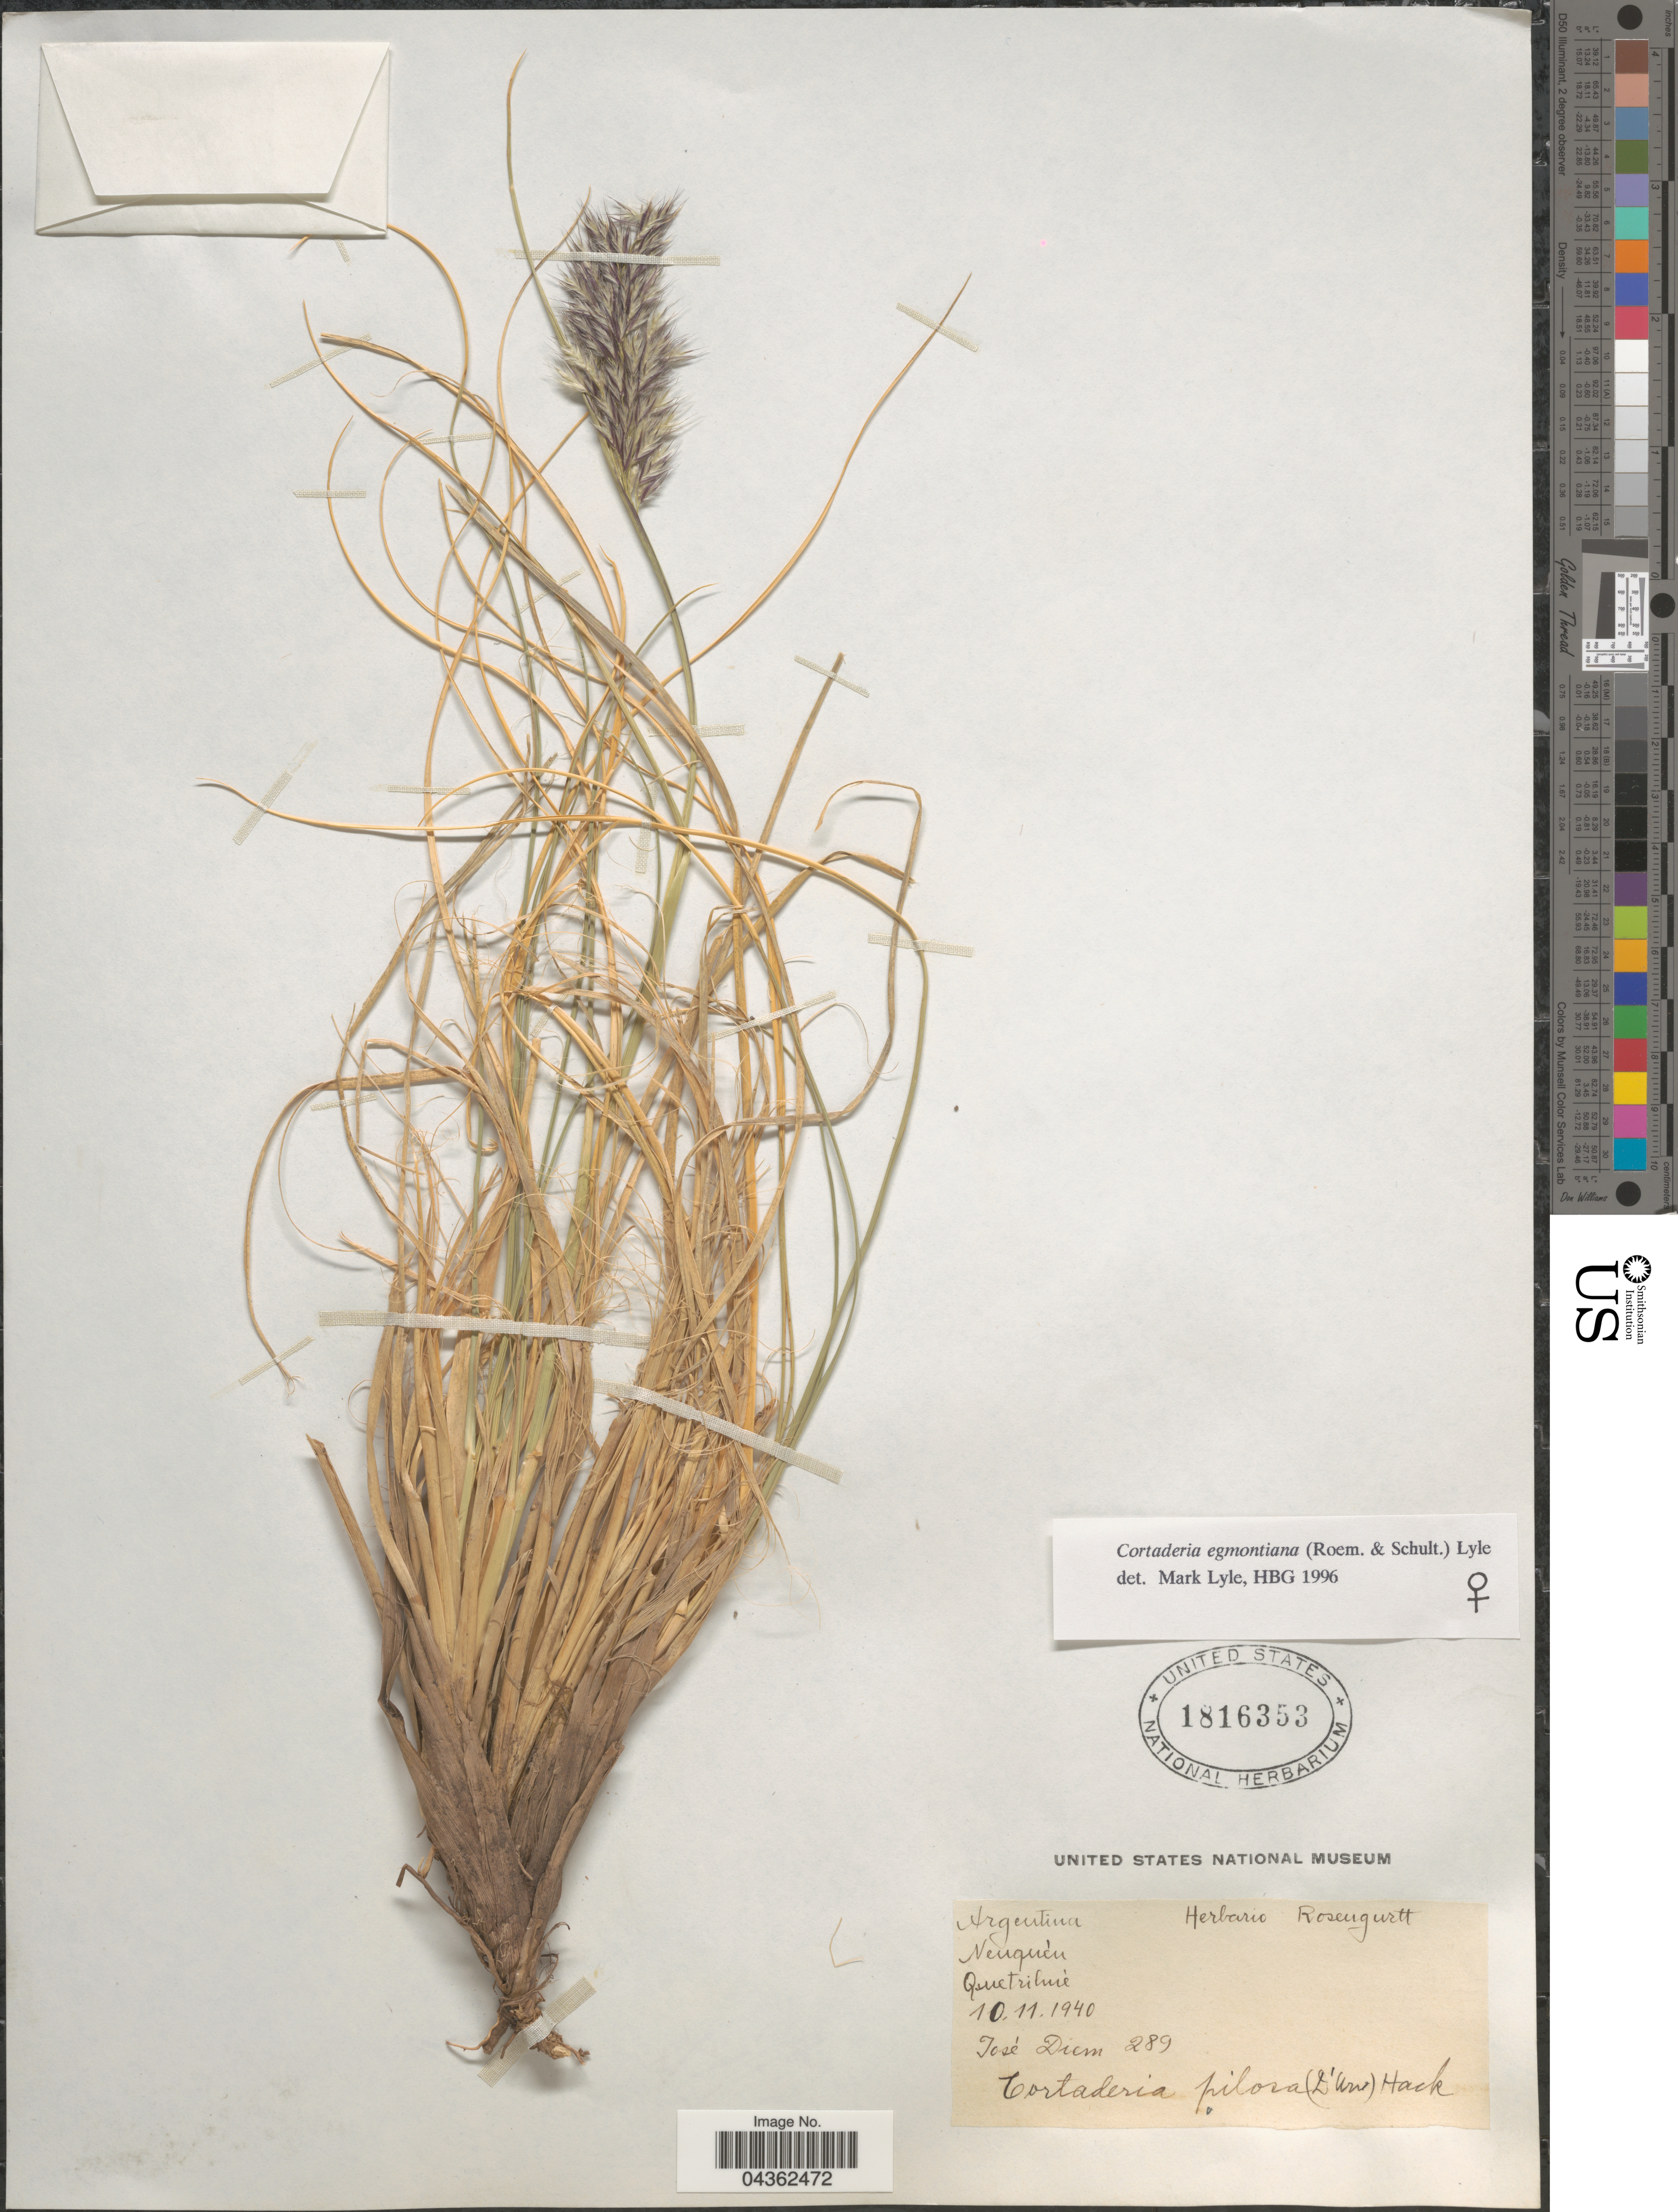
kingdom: Plantae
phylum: Tracheophyta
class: Liliopsida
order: Poales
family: Poaceae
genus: Cortaderia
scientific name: Cortaderia egmontiana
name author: (Roem. & Schult.) Lyle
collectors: J. Diem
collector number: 289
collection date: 1940-11-10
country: Argentina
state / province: Neuquen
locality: Quetrihué.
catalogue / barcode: US 1816353